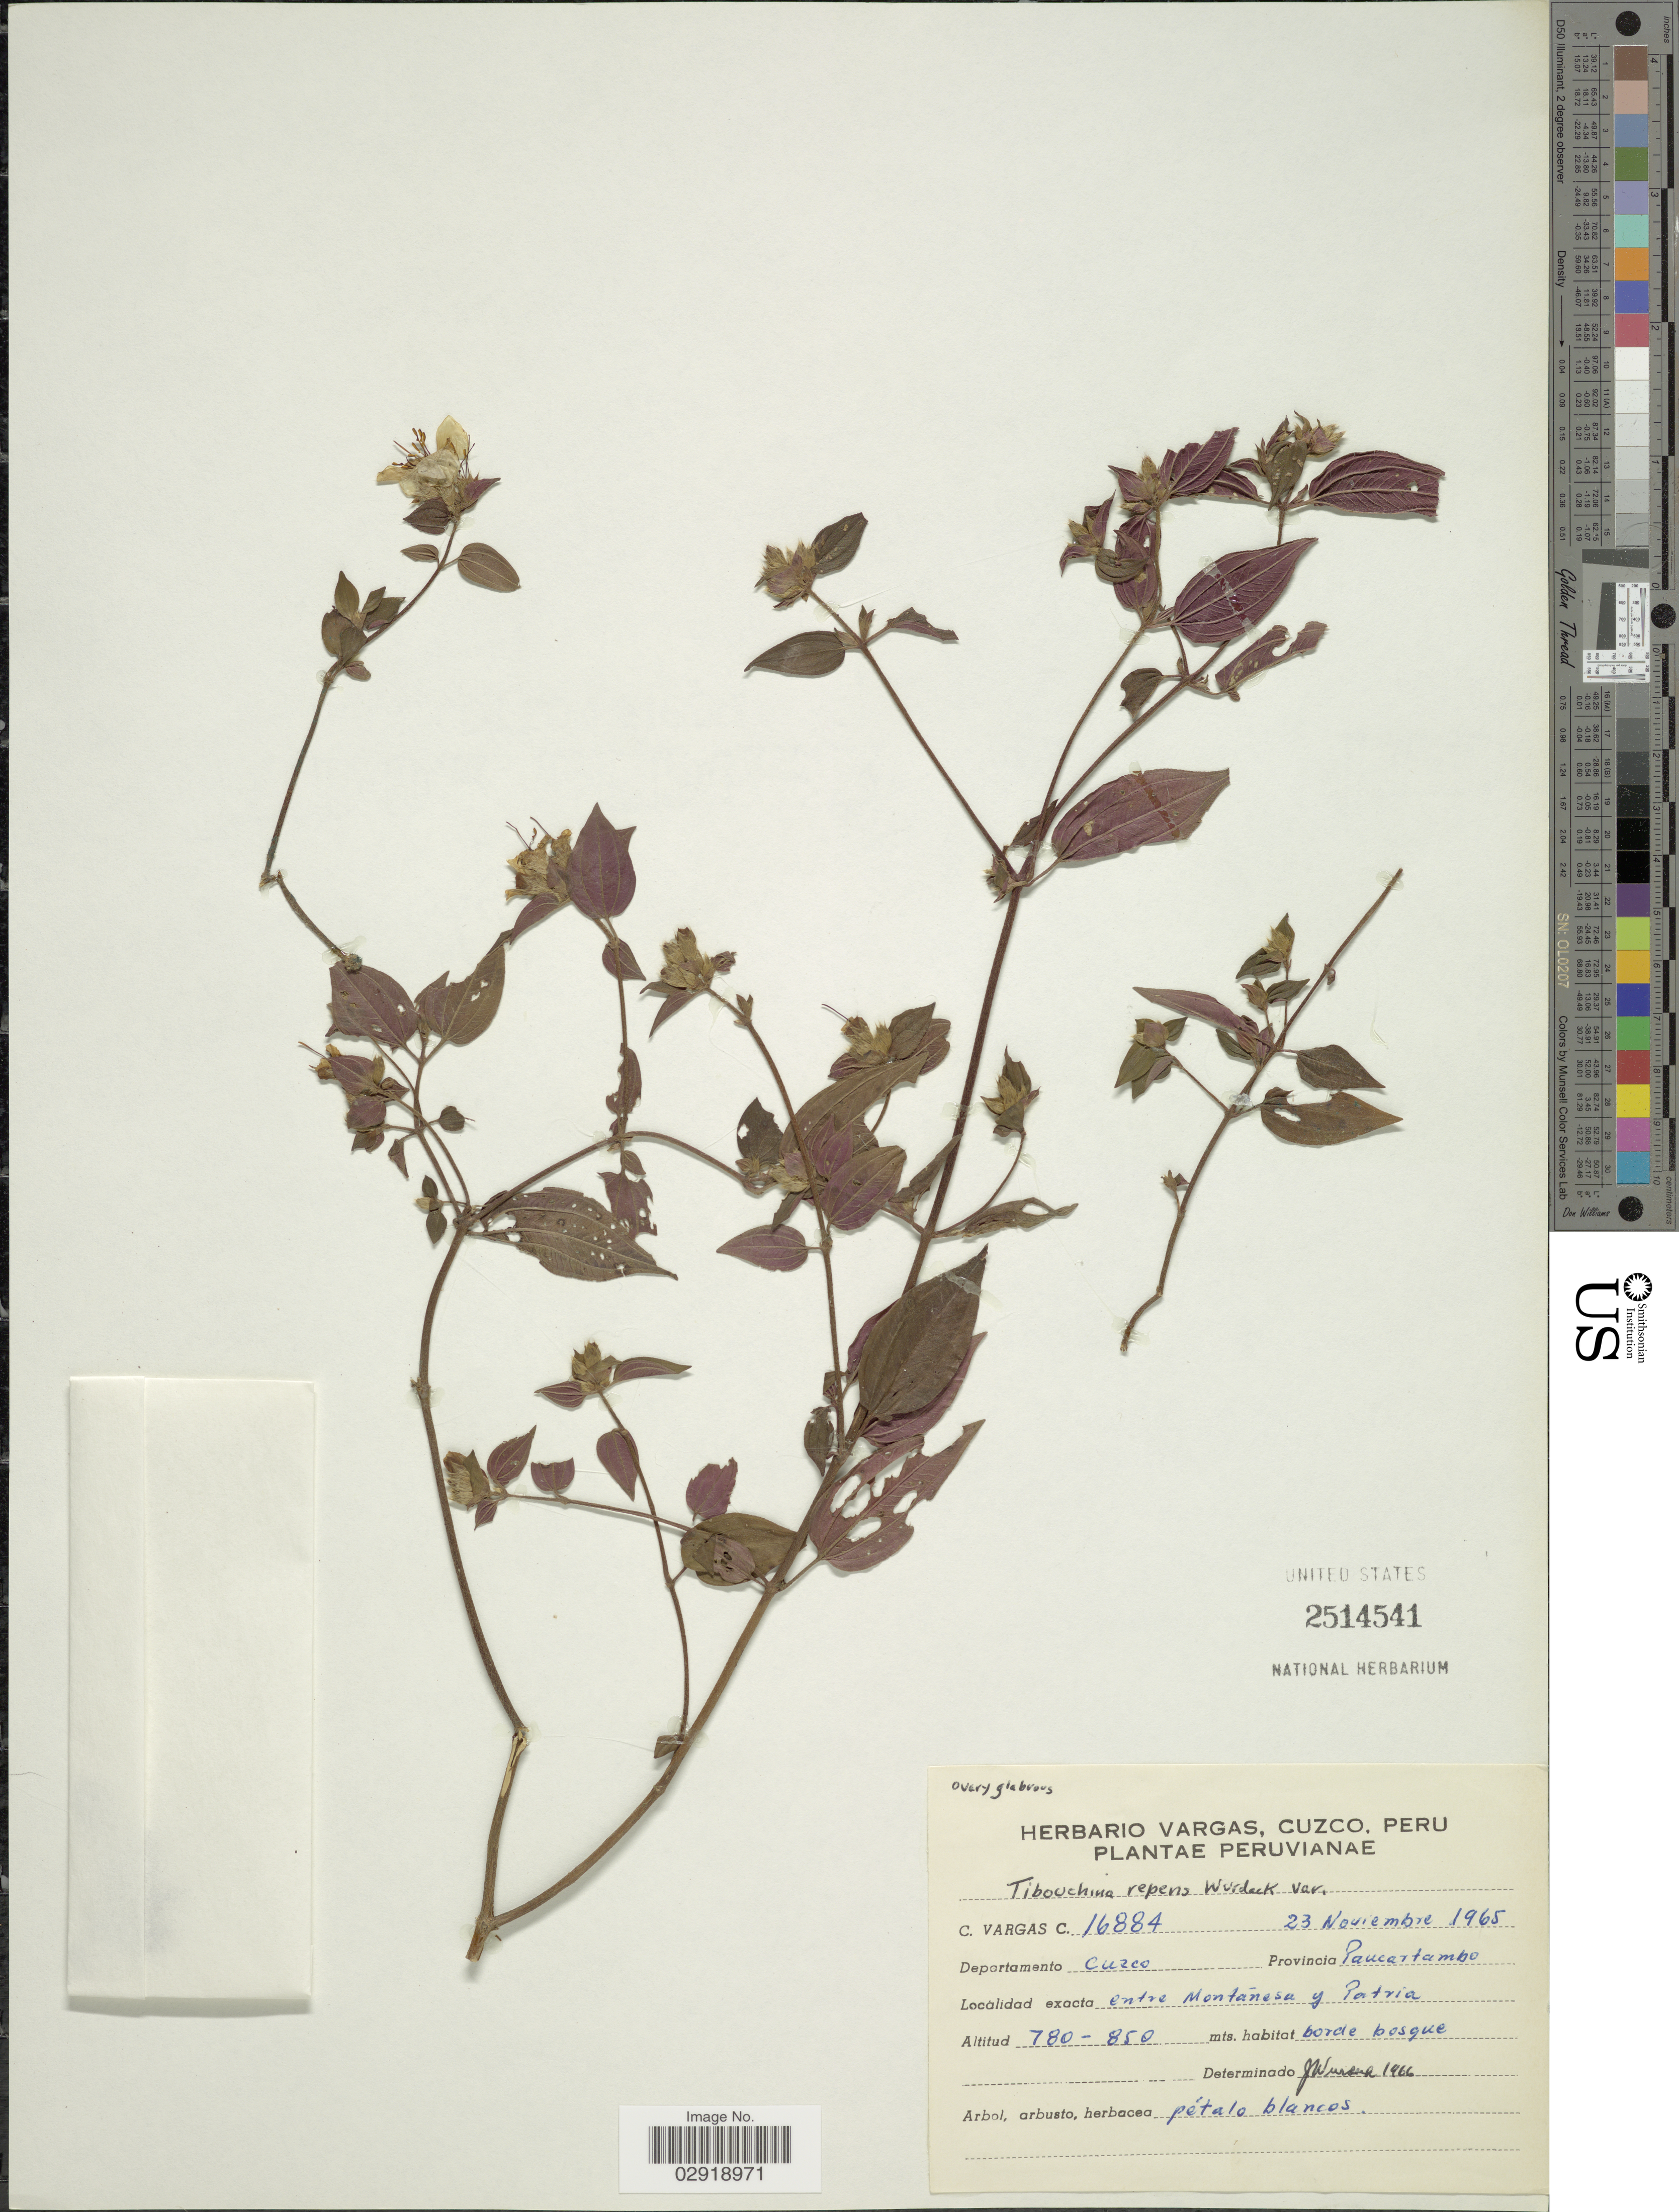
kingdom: Plantae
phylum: Tracheophyta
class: Magnoliopsida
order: Myrtales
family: Melastomataceae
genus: Chaetogastra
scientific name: Chaetogastra repens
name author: (Wurdack) P.J.F. Guim. & Michelang.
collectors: C. Vargas Calderón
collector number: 16884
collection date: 1965-11-23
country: Peru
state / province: Cusco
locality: Departamento Cuzco, Provincia Paucartambo. Entre Montañesa y Patria.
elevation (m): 780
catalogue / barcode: US 2514541